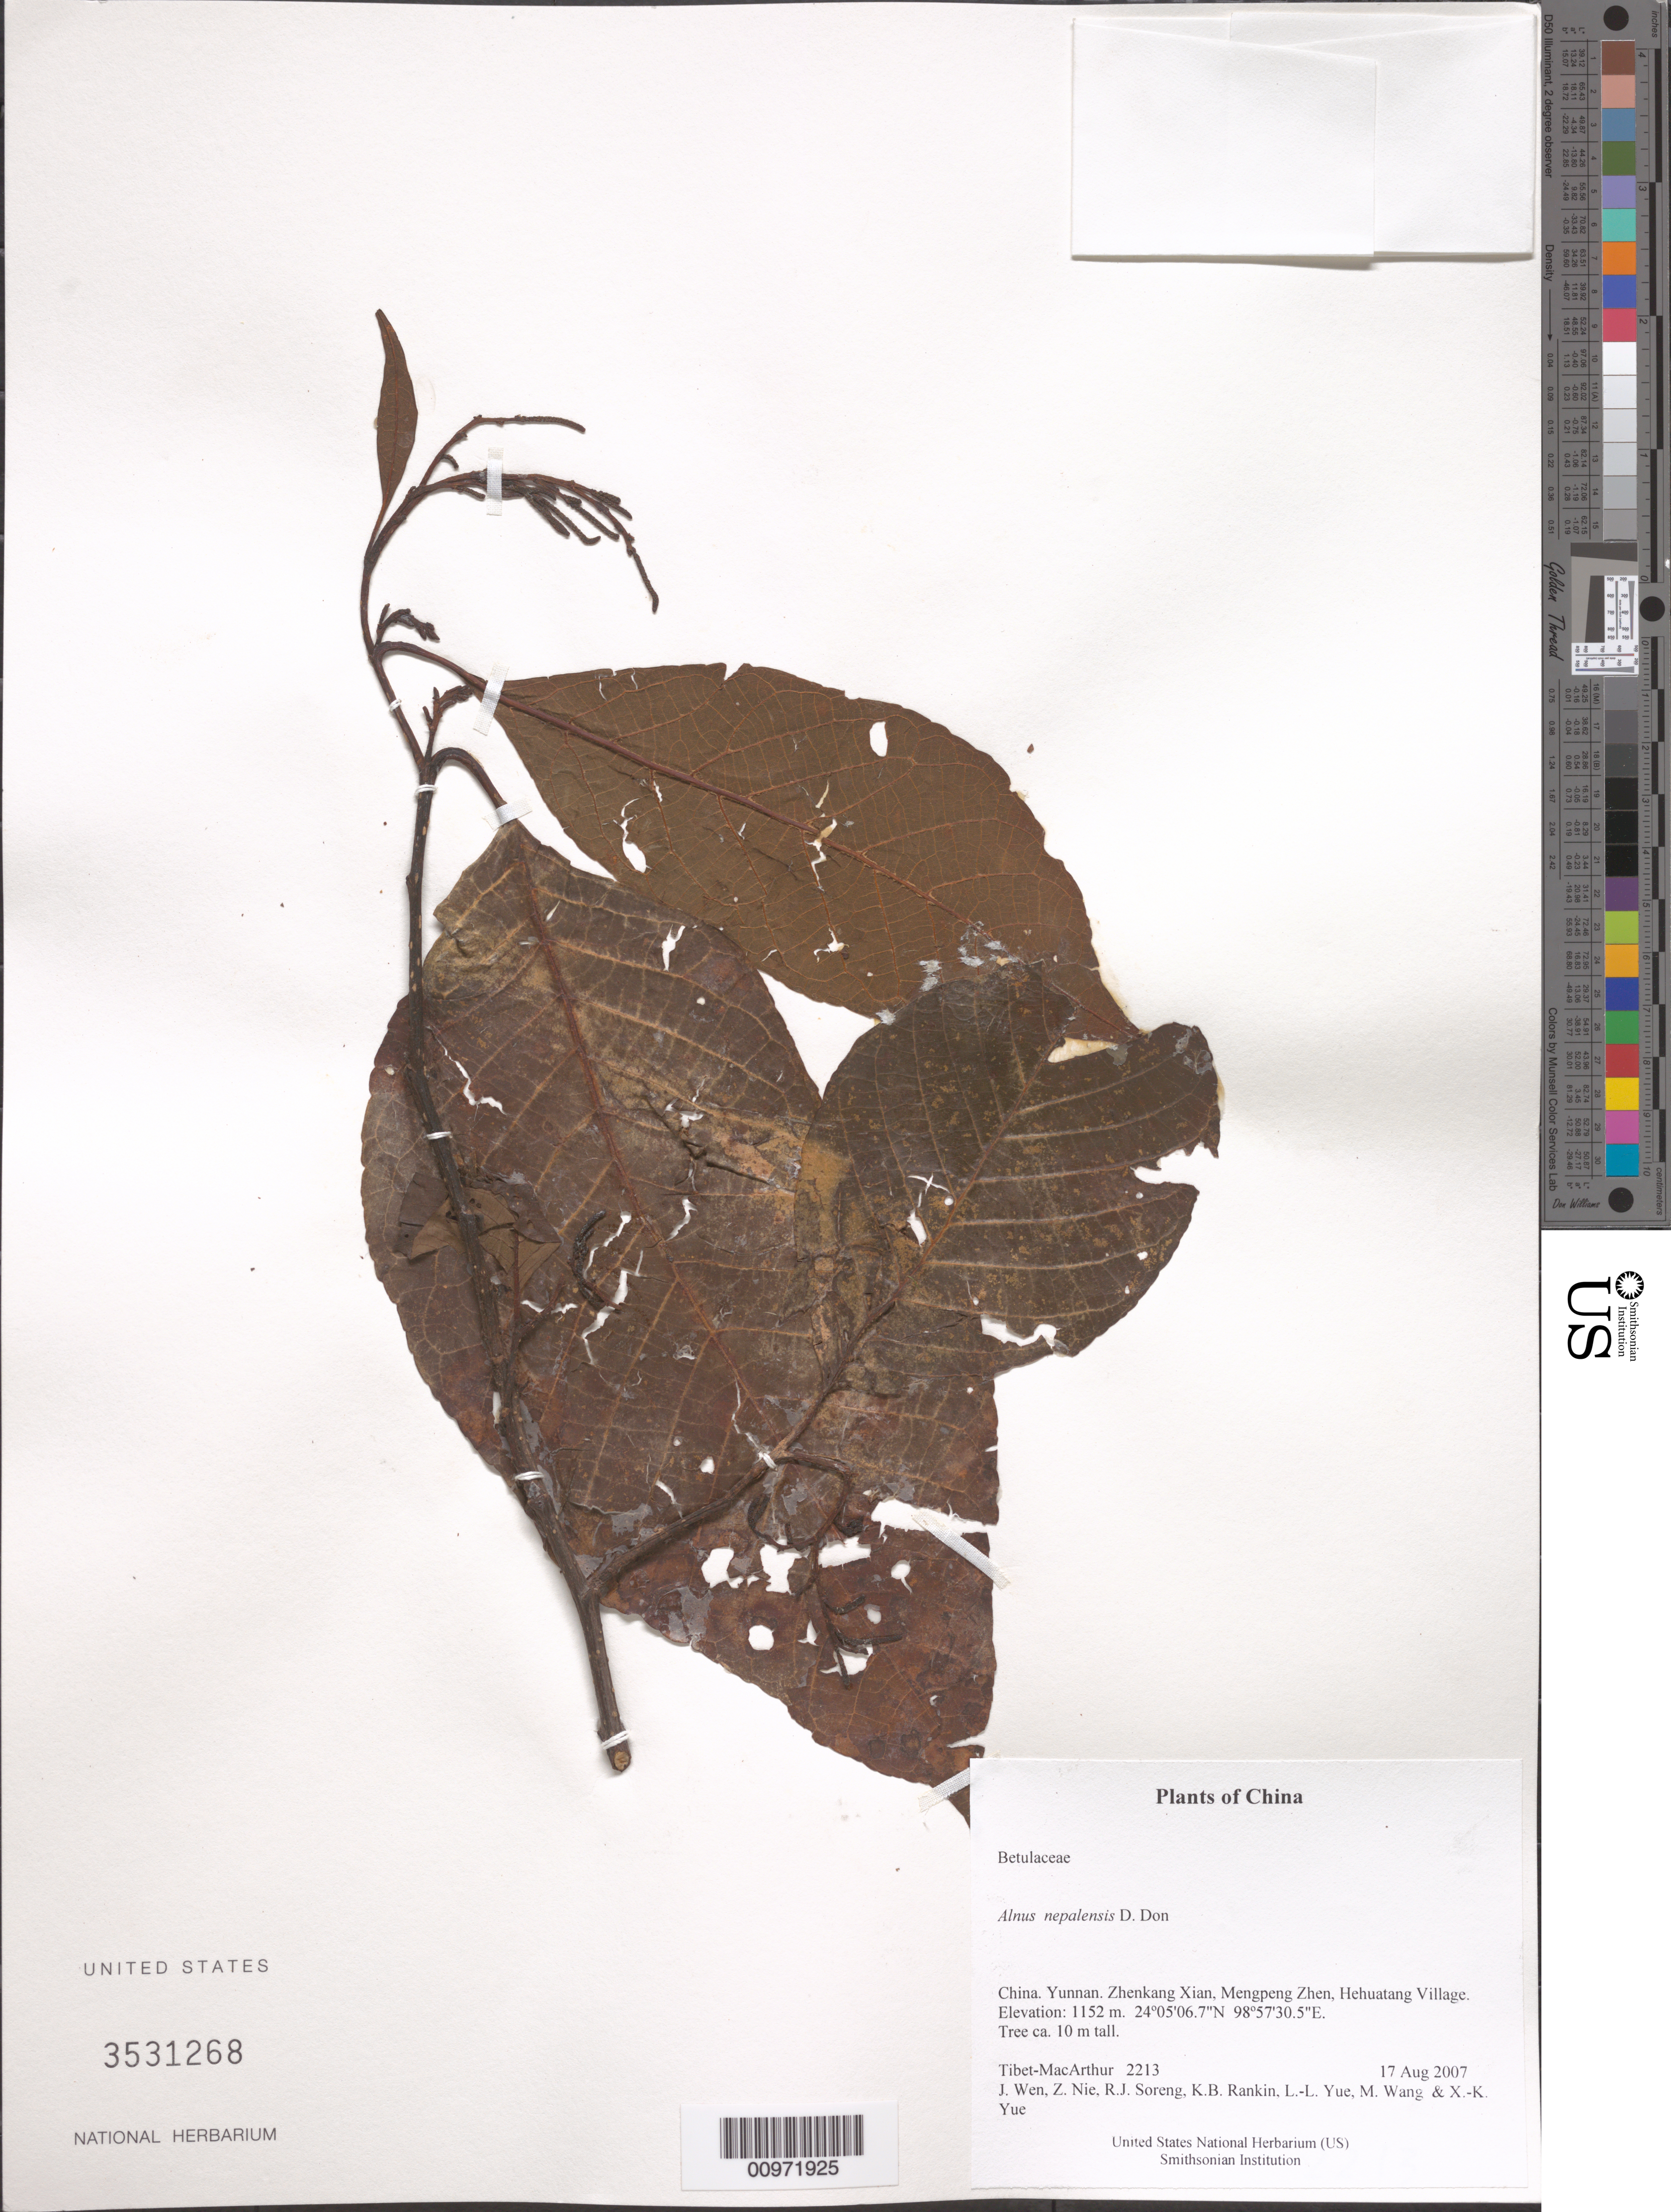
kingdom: Plantae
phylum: Tracheophyta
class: Magnoliopsida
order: Fagales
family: Betulaceae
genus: Alnus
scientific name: Alnus nepalensis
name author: D. Don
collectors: Tibet-MacArthur, J. Wen, Z. Nie, R. J. Soreng, K. Rankin, L. Yue, M. Wang & X. Yue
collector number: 2213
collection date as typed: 17 Aug 2007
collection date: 2007-08-17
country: China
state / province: Yunnan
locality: Zhenkang Xian, Mengpeng Zhen, Hehuatang Village.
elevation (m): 1152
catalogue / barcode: US 3531268